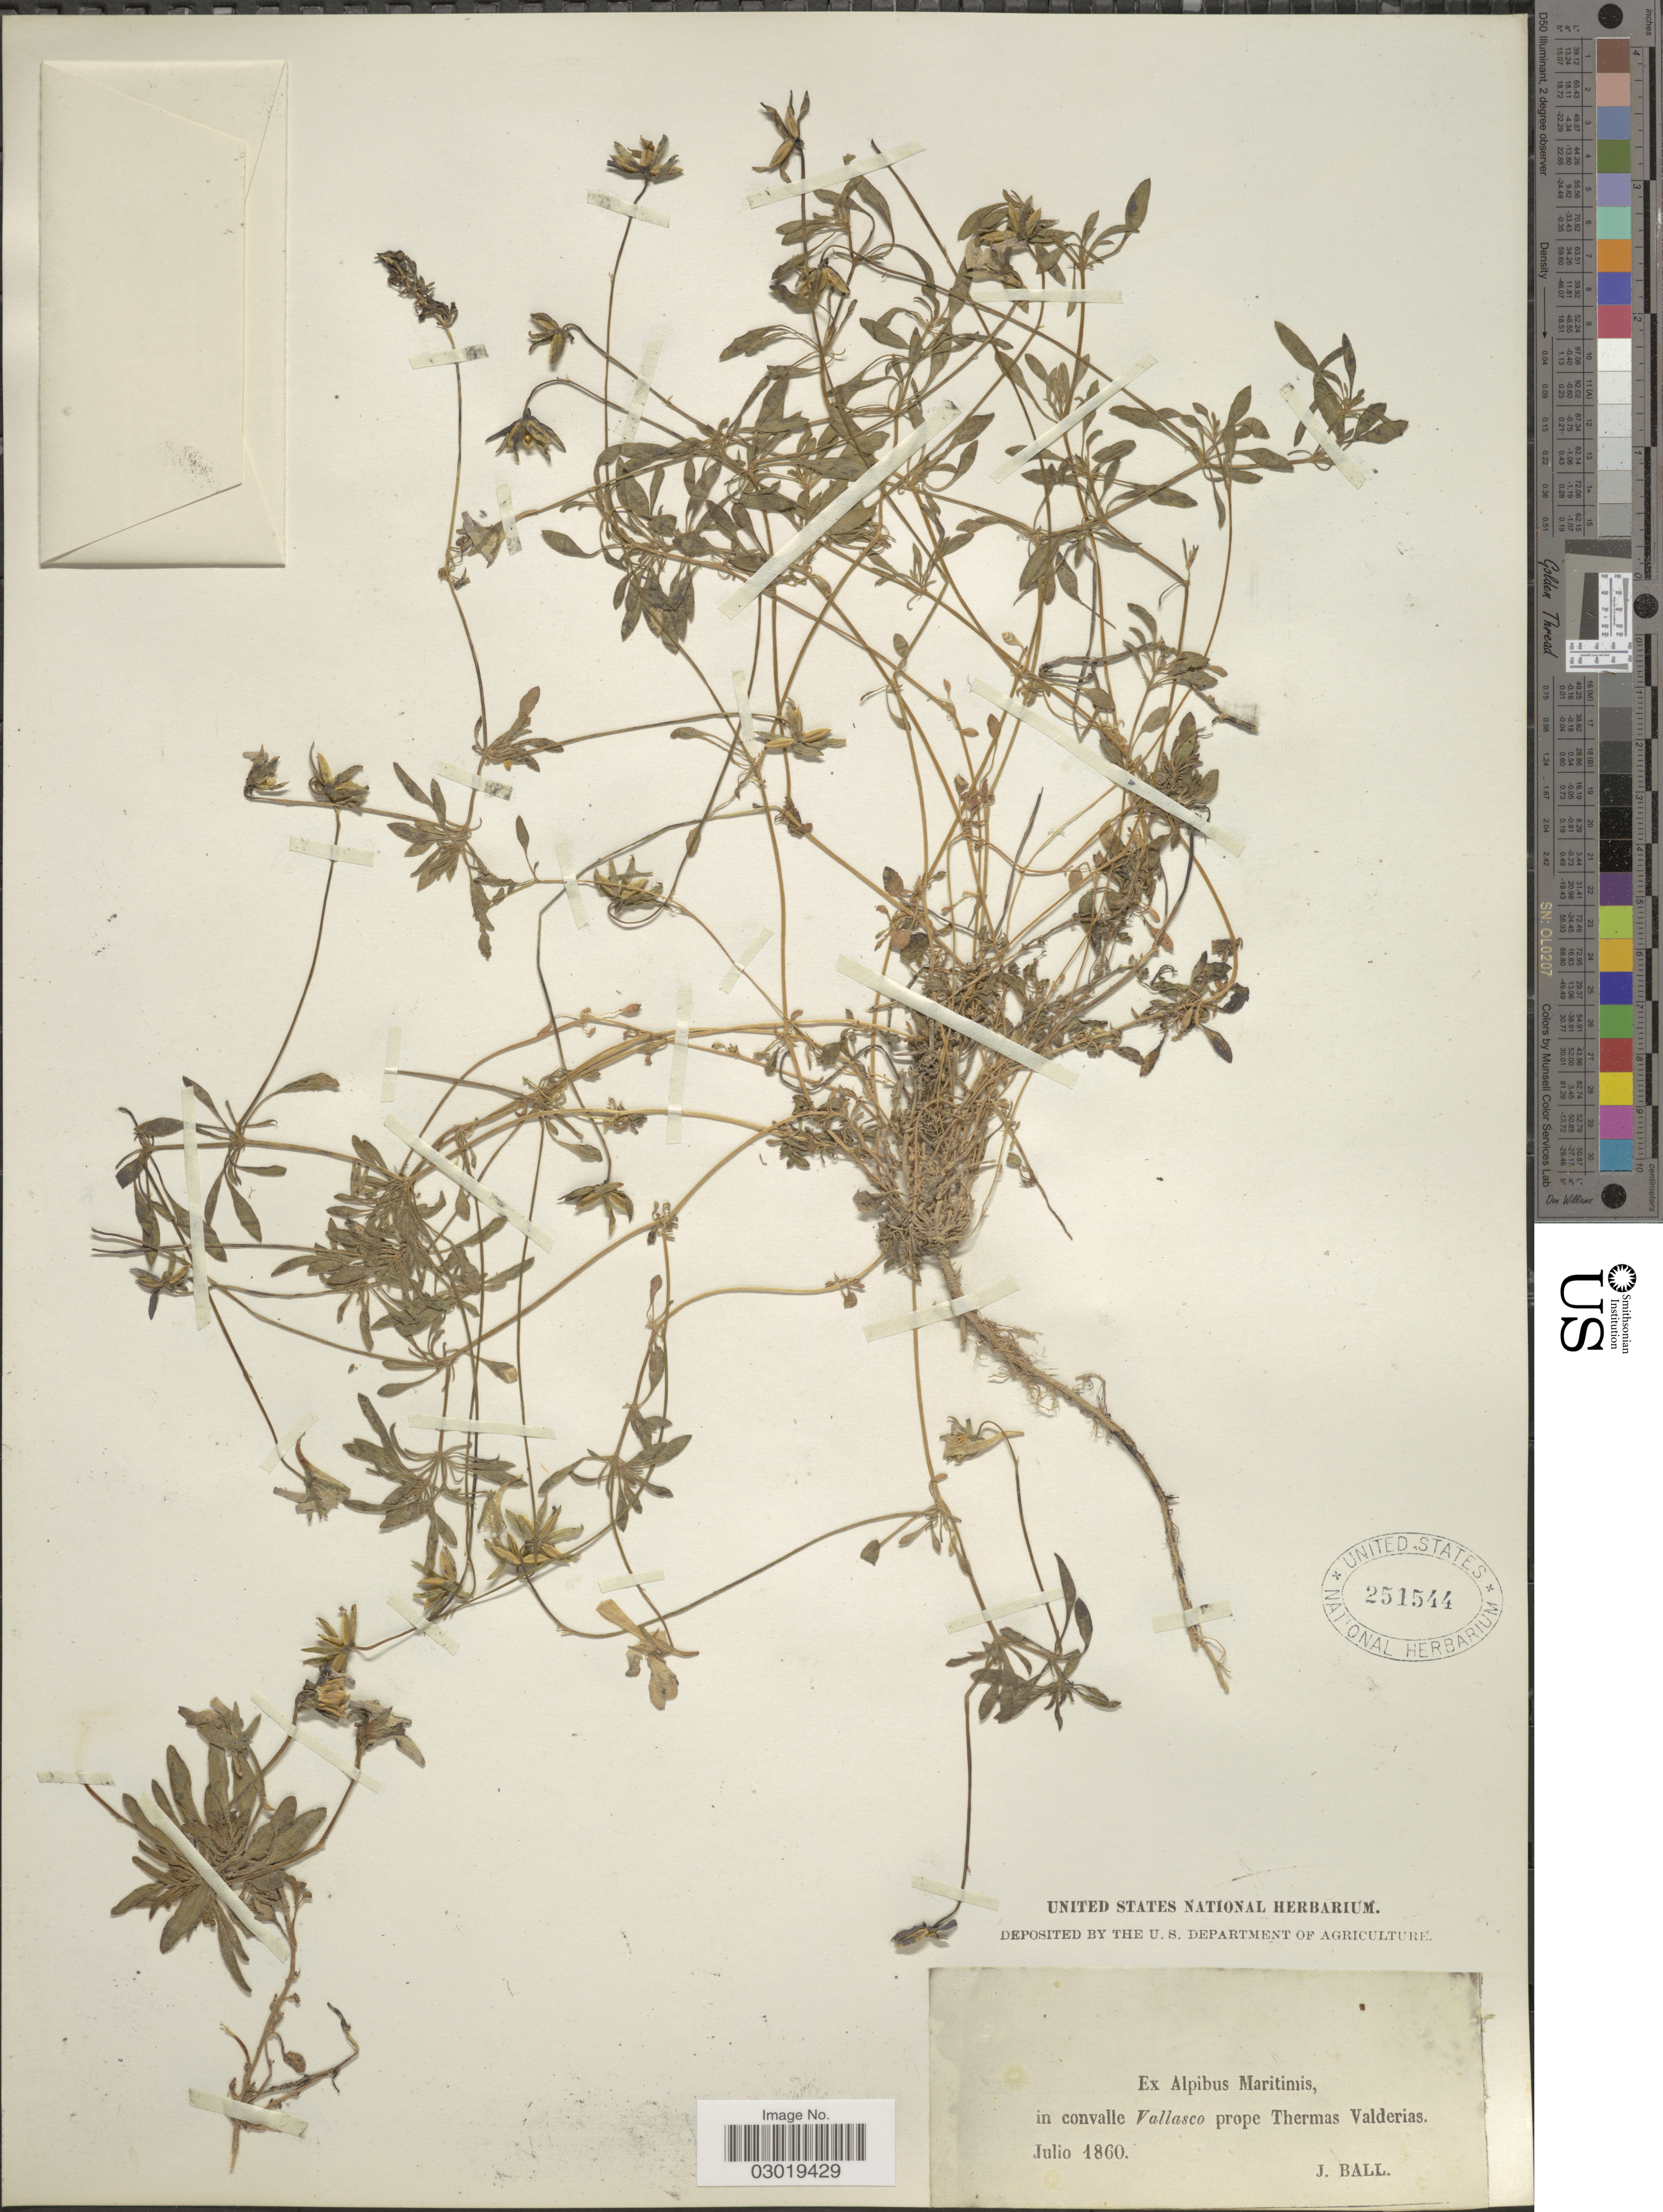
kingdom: Plantae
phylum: Tracheophyta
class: Magnoliopsida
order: Malpighiales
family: Violaceae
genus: Viola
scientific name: Viola sp.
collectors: J. Ball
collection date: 1860-07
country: Italy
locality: Ex Alpibus Maritimis, in convalle Vallasco prope Thermas Valderias.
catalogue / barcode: US 251544